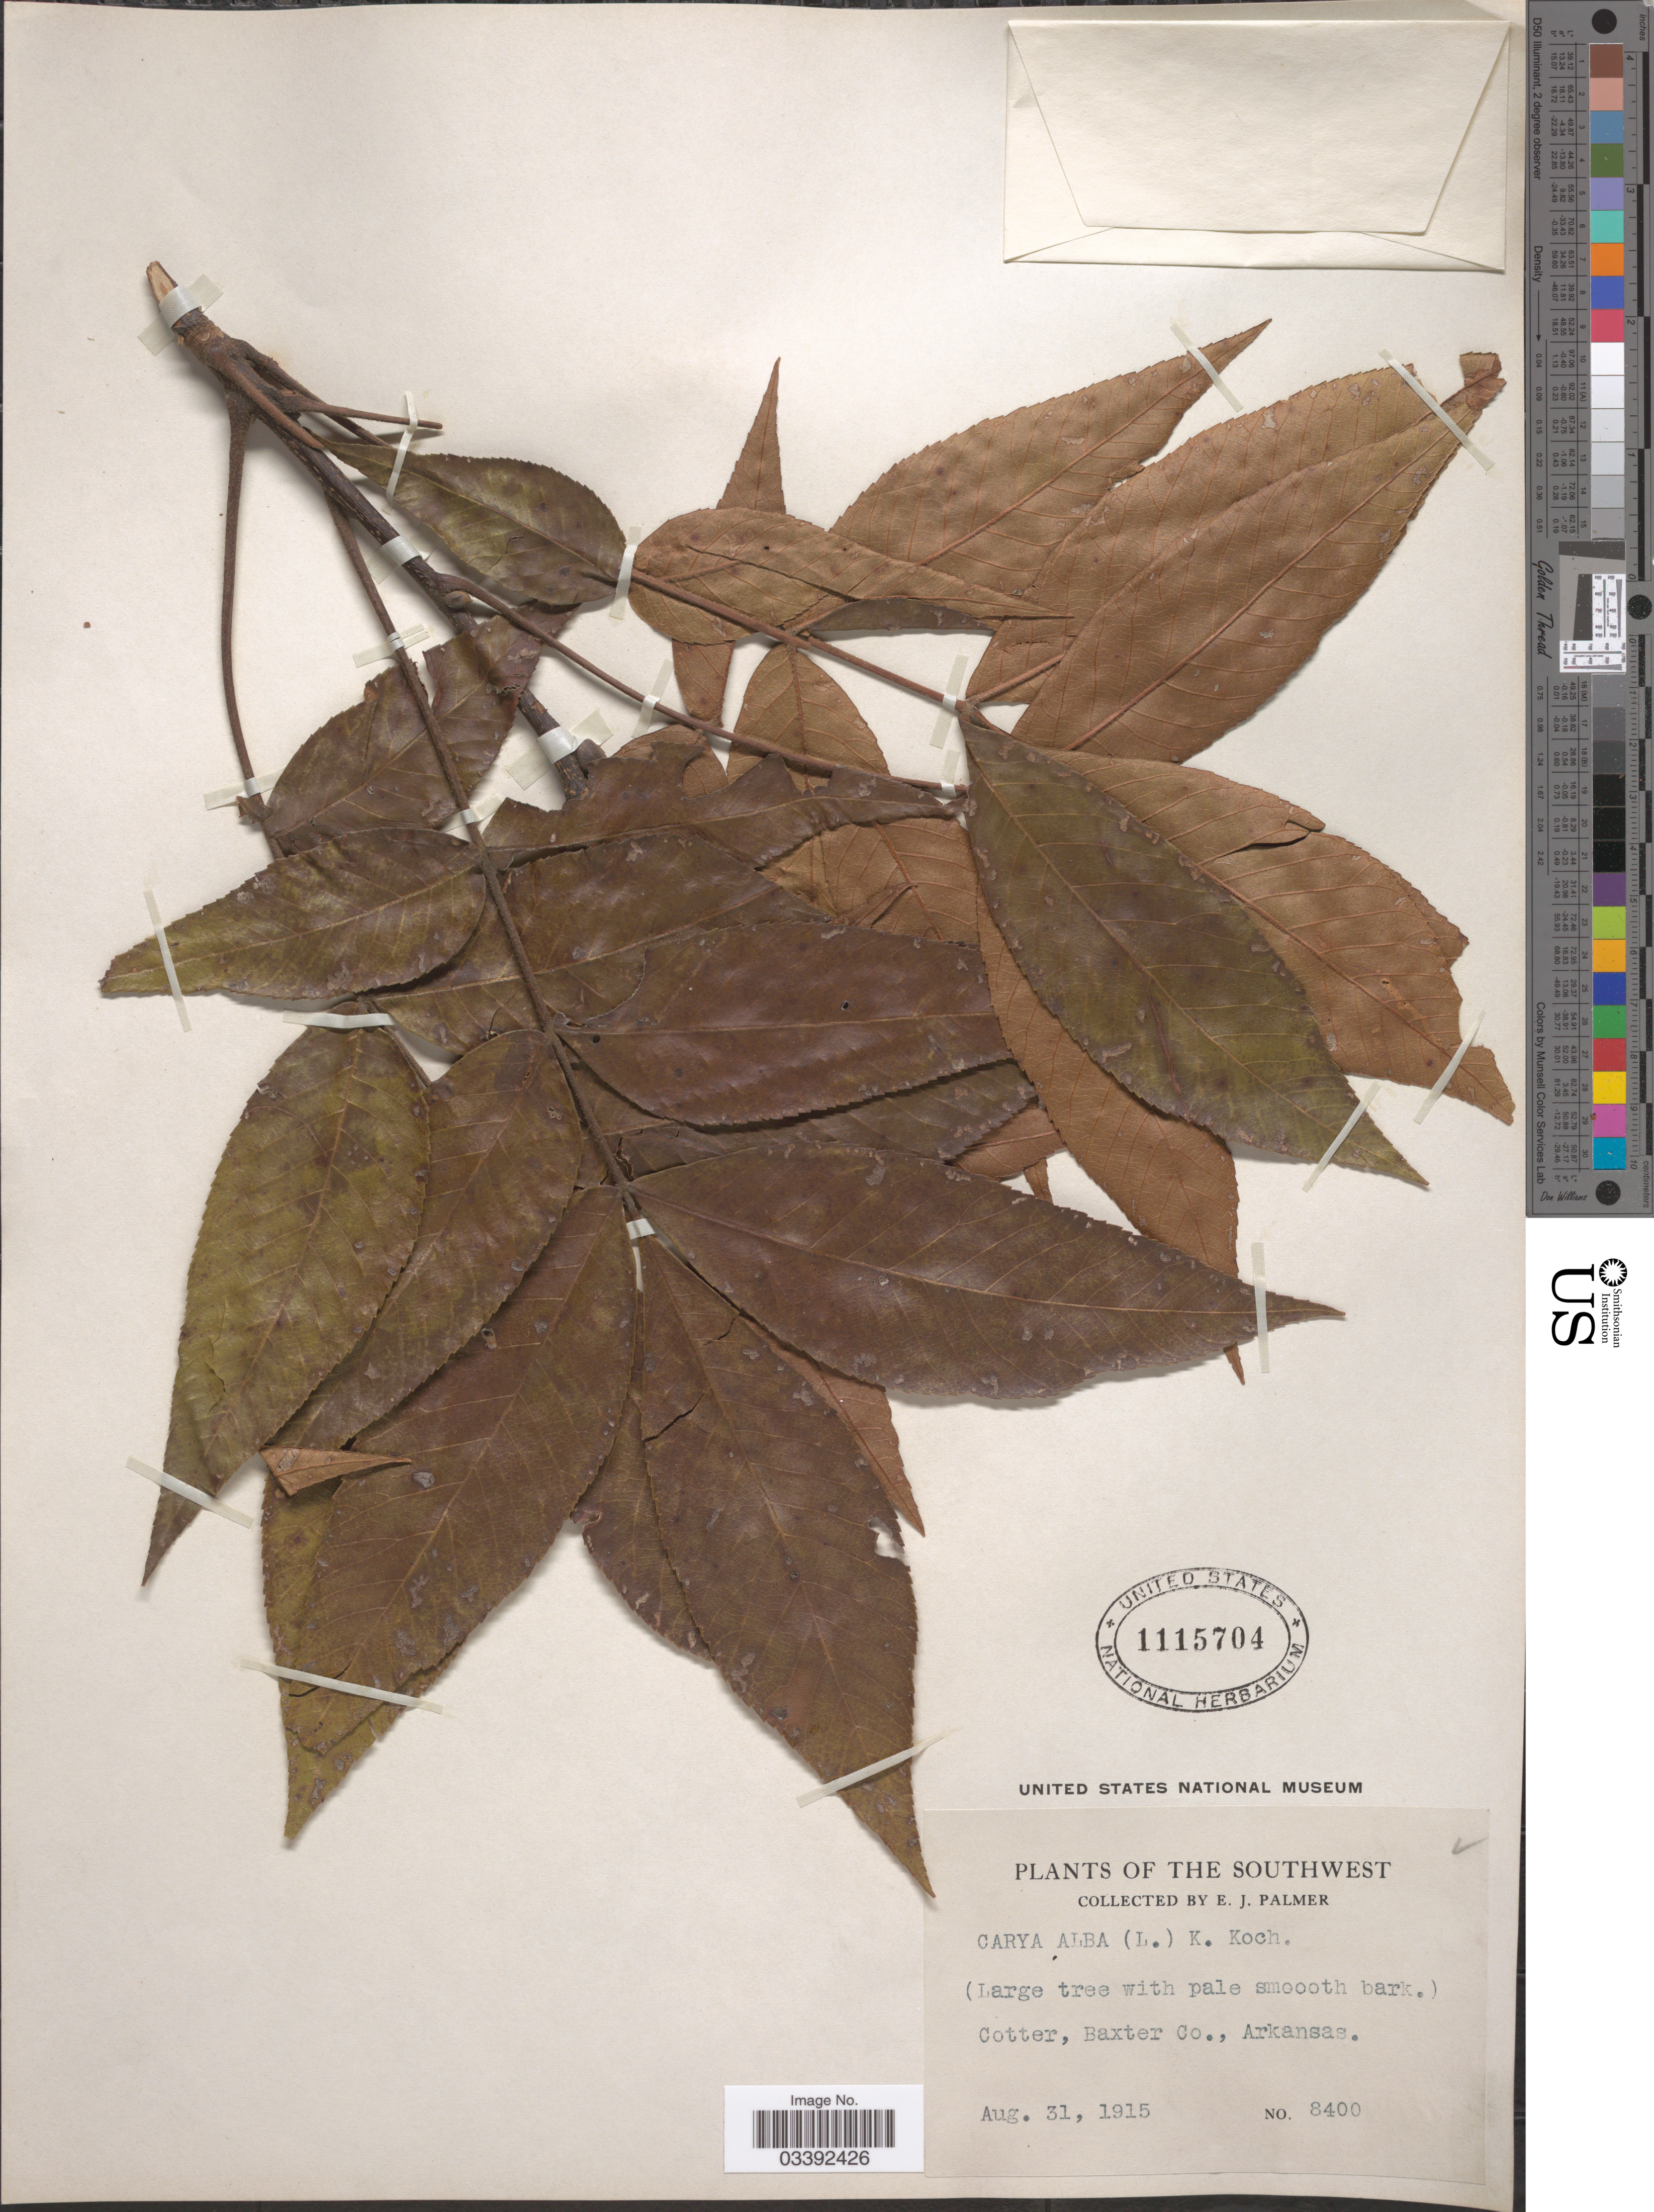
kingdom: Plantae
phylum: Tracheophyta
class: Magnoliopsida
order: Fagales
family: Juglandaceae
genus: Carya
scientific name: Carya tomentosa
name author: (Lam.) Nutt.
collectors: E. J. Palmer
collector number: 8400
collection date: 1915-08-31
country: United States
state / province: Arkansas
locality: The Southwest. Cotter, Baxter Co.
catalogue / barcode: US 1115704